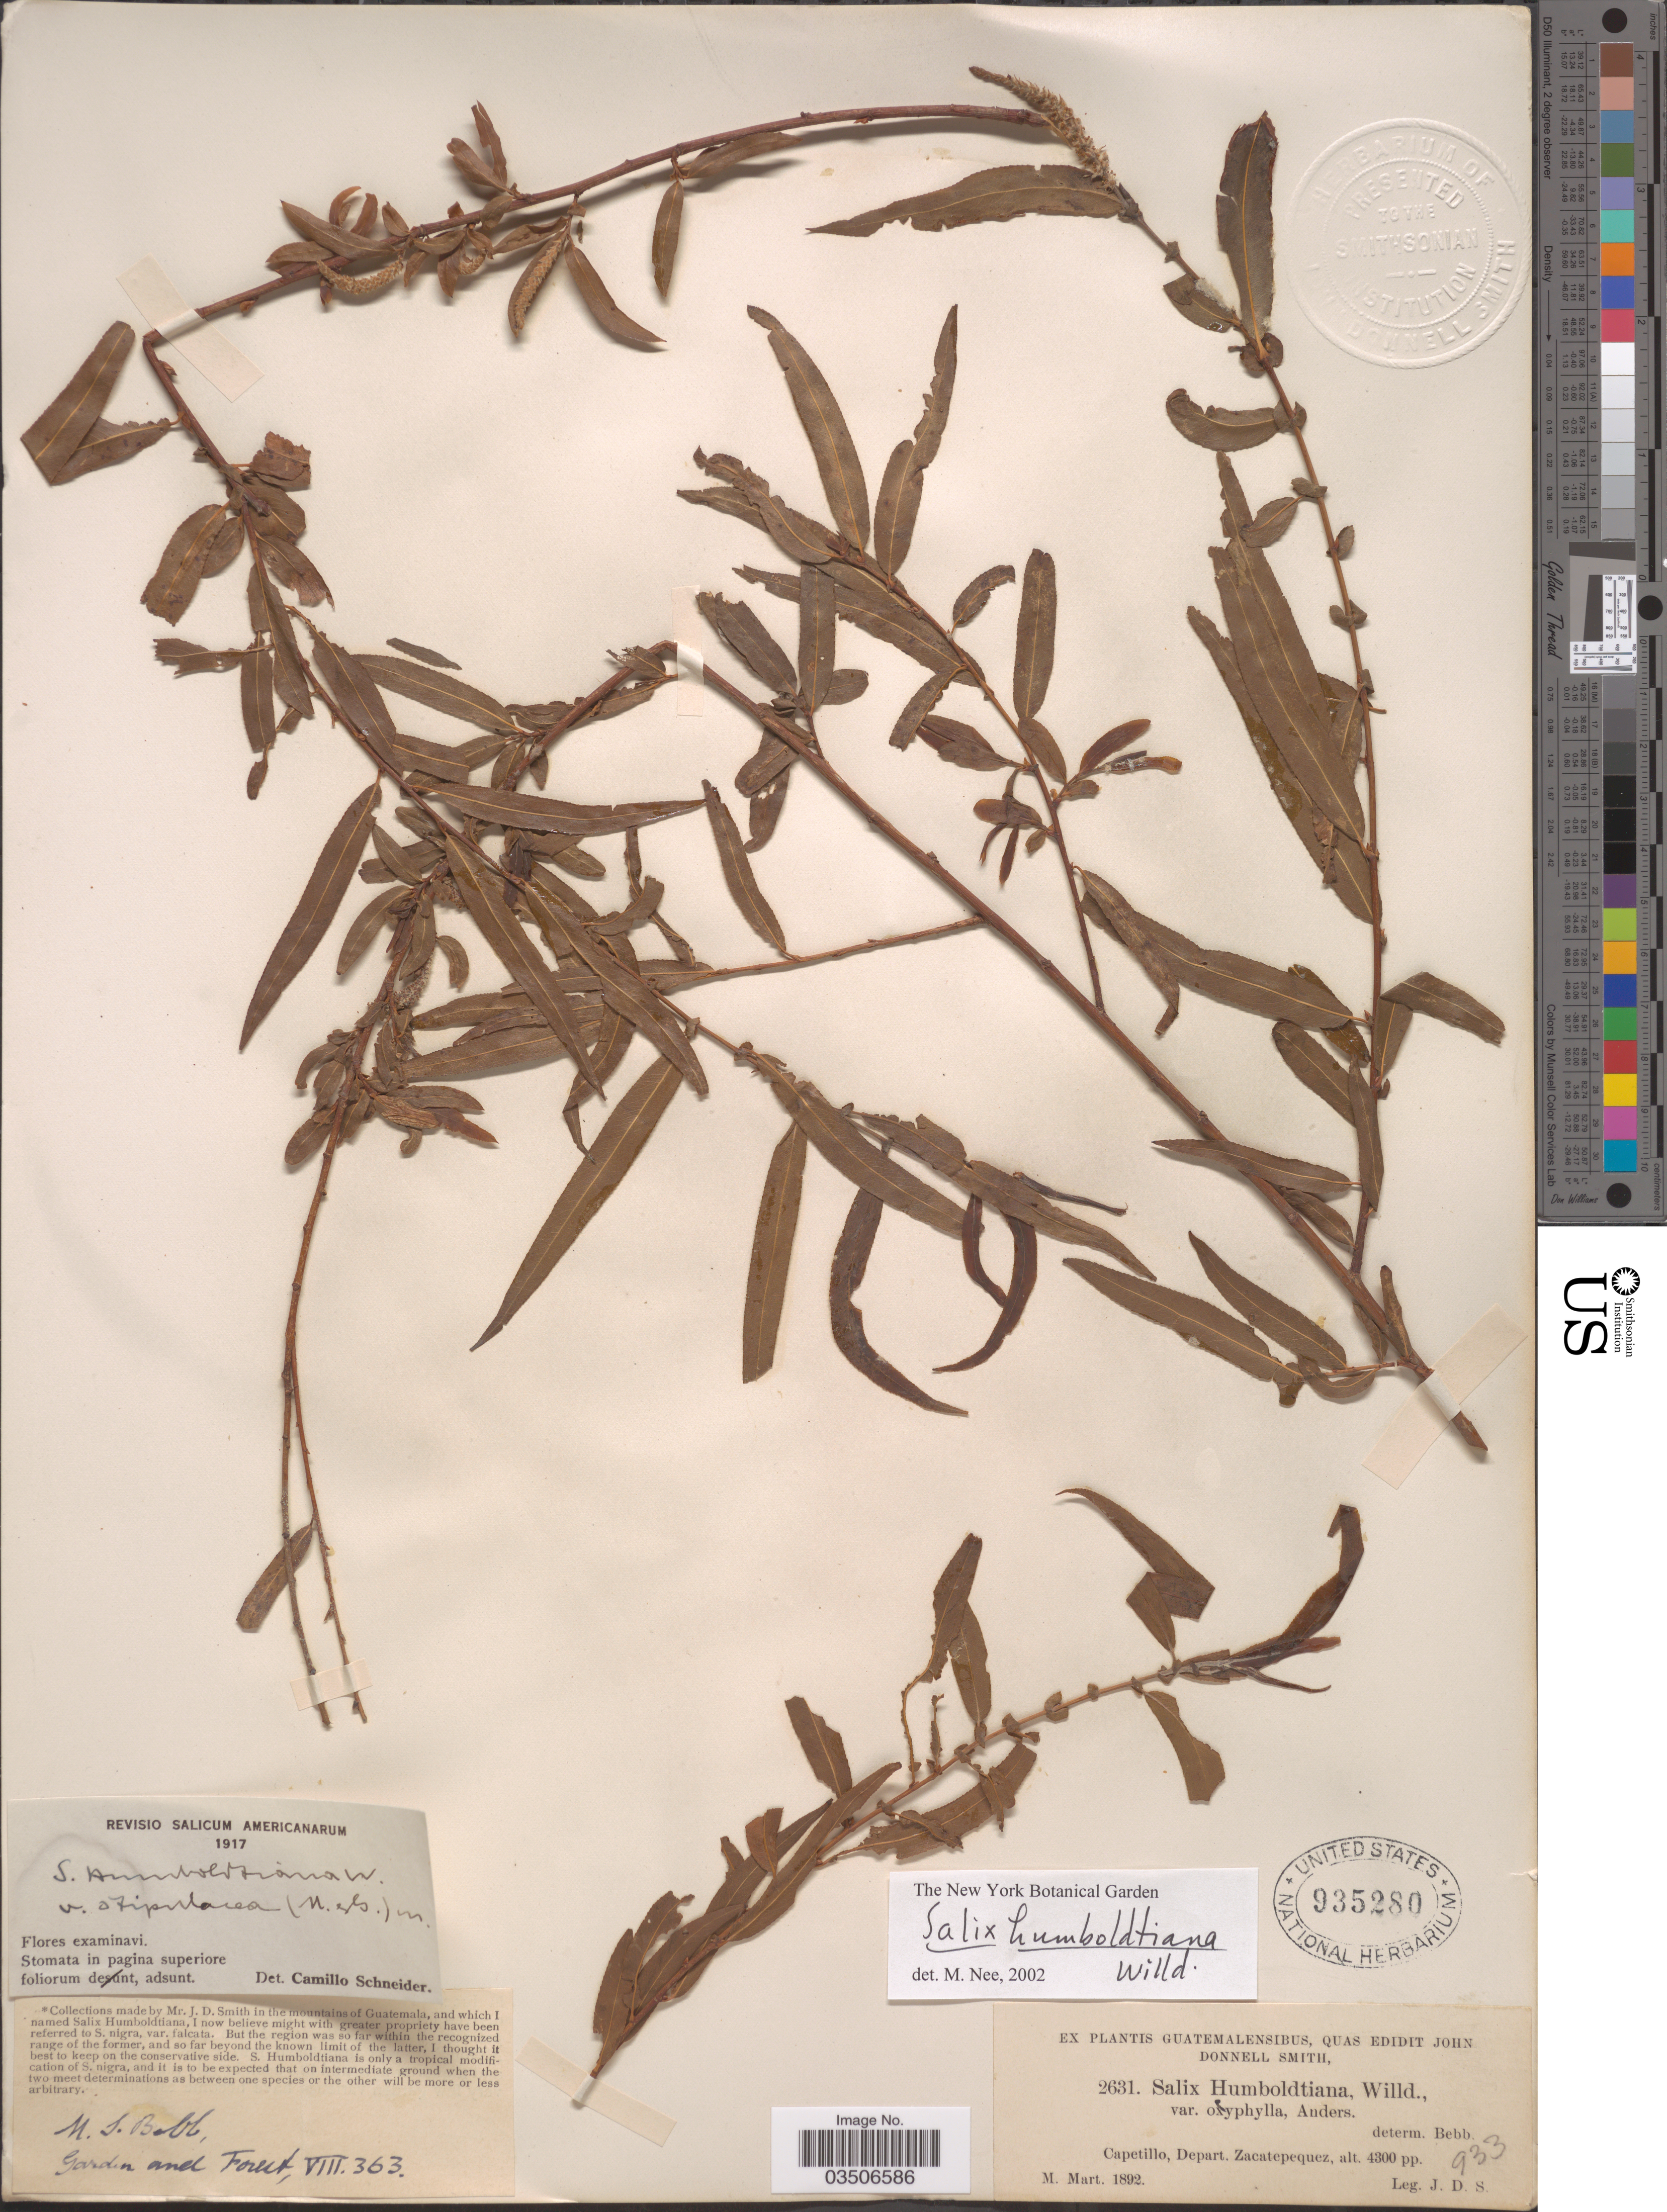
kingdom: Plantae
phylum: Tracheophyta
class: Magnoliopsida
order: Malpighiales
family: Salicaceae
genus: Salix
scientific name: Salix humboldtiana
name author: Willd.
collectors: J. Donnell Smith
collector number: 2631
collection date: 1892-03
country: Guatemala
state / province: Sacatepéquez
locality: Capetillo, Depart. Zacatepequez.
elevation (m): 1311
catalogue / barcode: US 935280